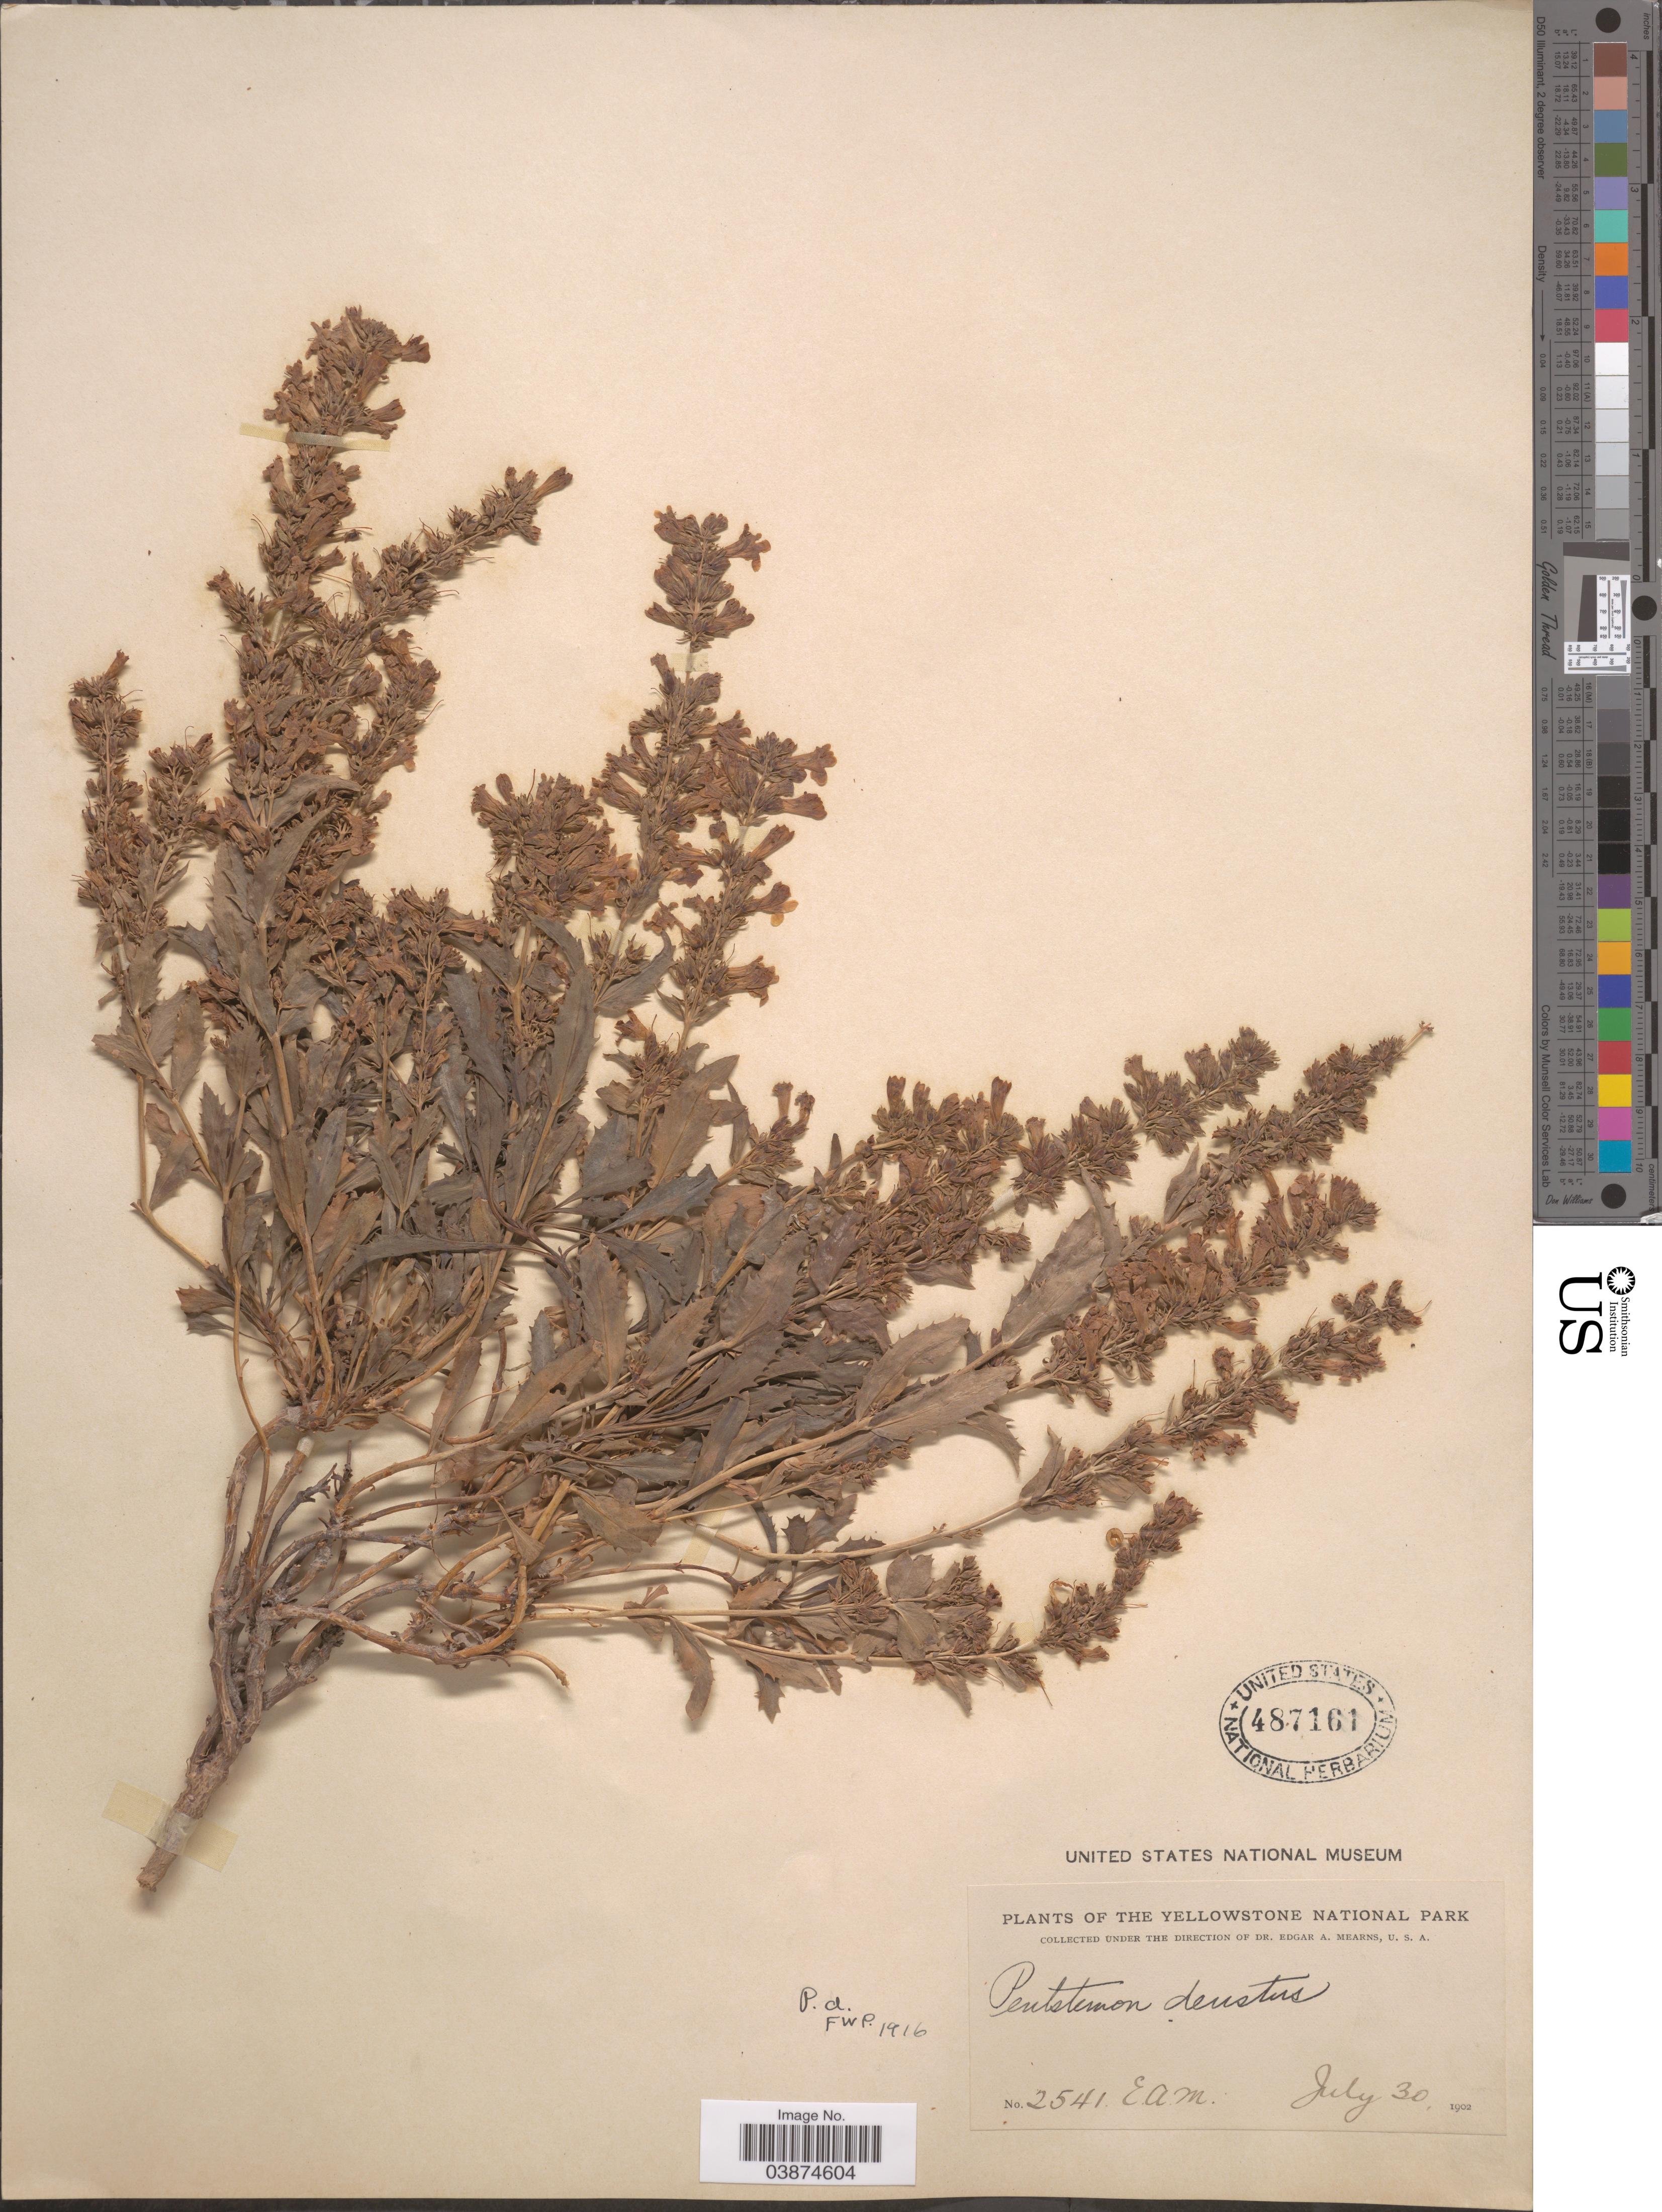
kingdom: Plantae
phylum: Tracheophyta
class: Magnoliopsida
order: Lamiales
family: Plantaginaceae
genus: Penstemon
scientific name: Penstemon deustus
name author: Douglas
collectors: E. A. Mearns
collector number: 2541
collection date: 1902-07-30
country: United States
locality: The Yellowstone National Park.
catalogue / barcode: US 487161